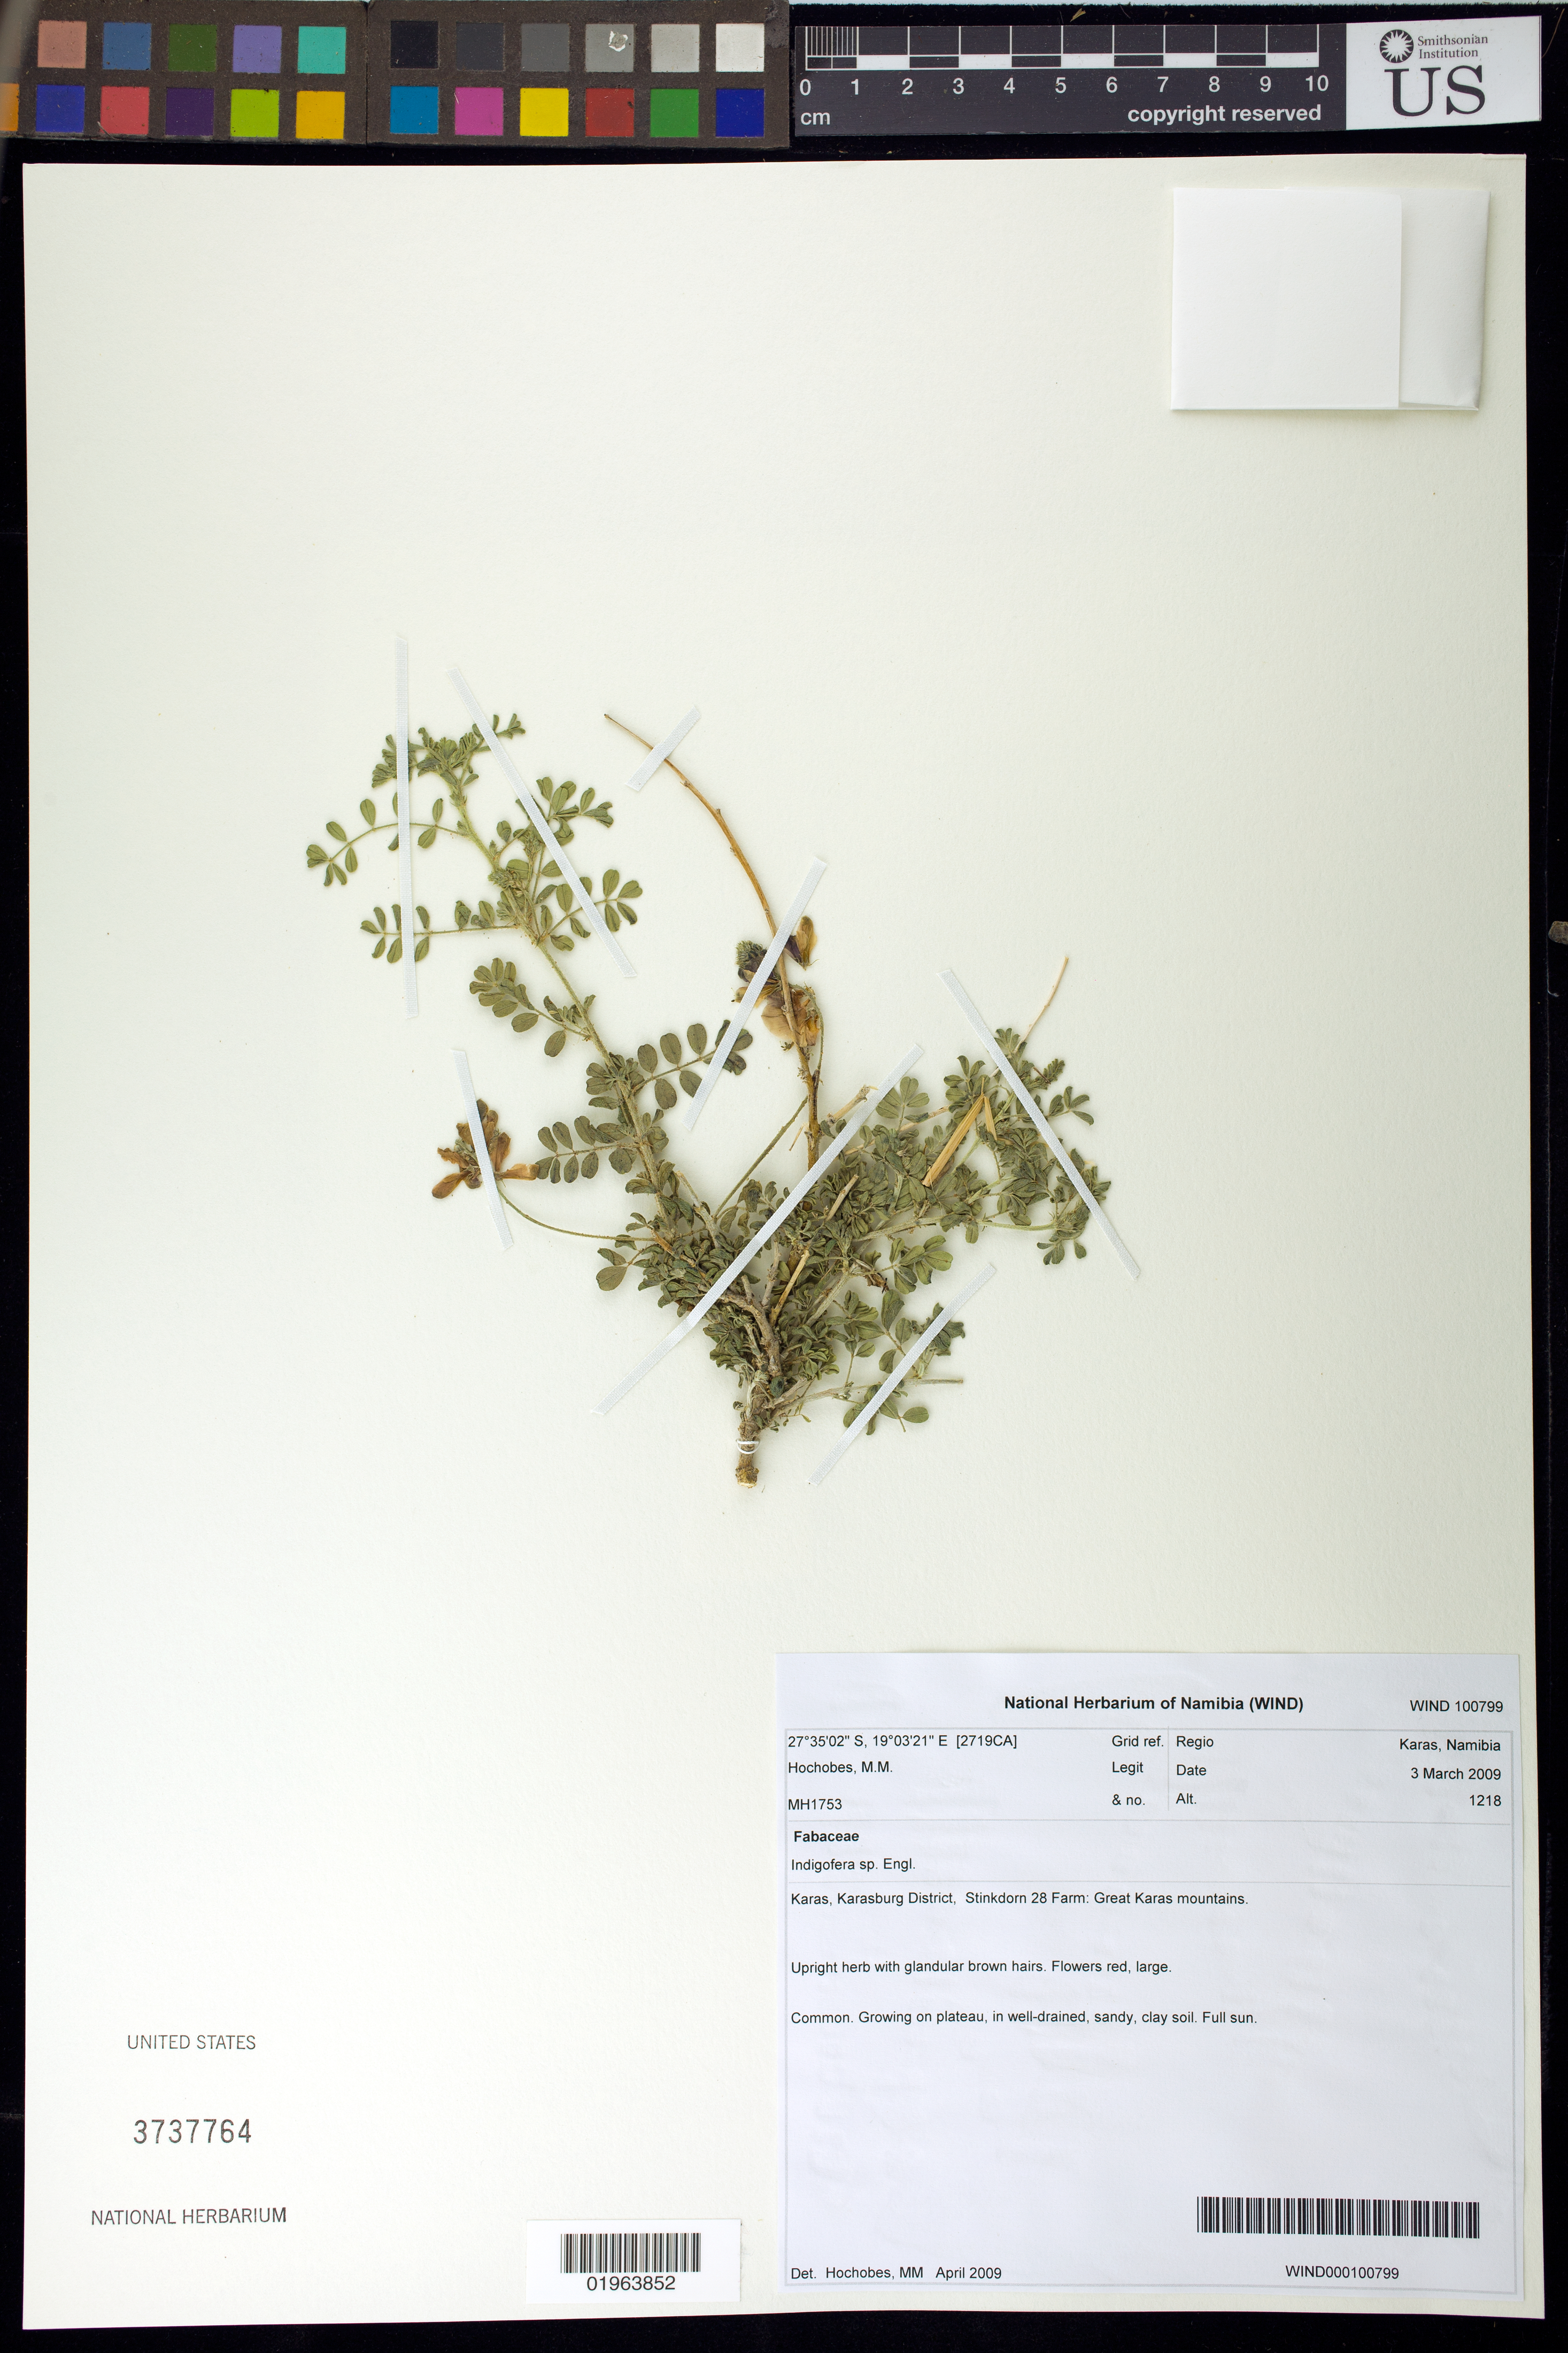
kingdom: Plantae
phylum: Tracheophyta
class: Magnoliopsida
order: Fabales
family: Fabaceae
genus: Indigofera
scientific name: Indigofera sp.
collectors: M. Hochobes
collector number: MH1753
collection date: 2009-03-03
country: Namibia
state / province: Karas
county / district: Karasburg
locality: Stinkdorn 28 Farm, Great Karas Mts.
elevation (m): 1218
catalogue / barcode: US 3737764